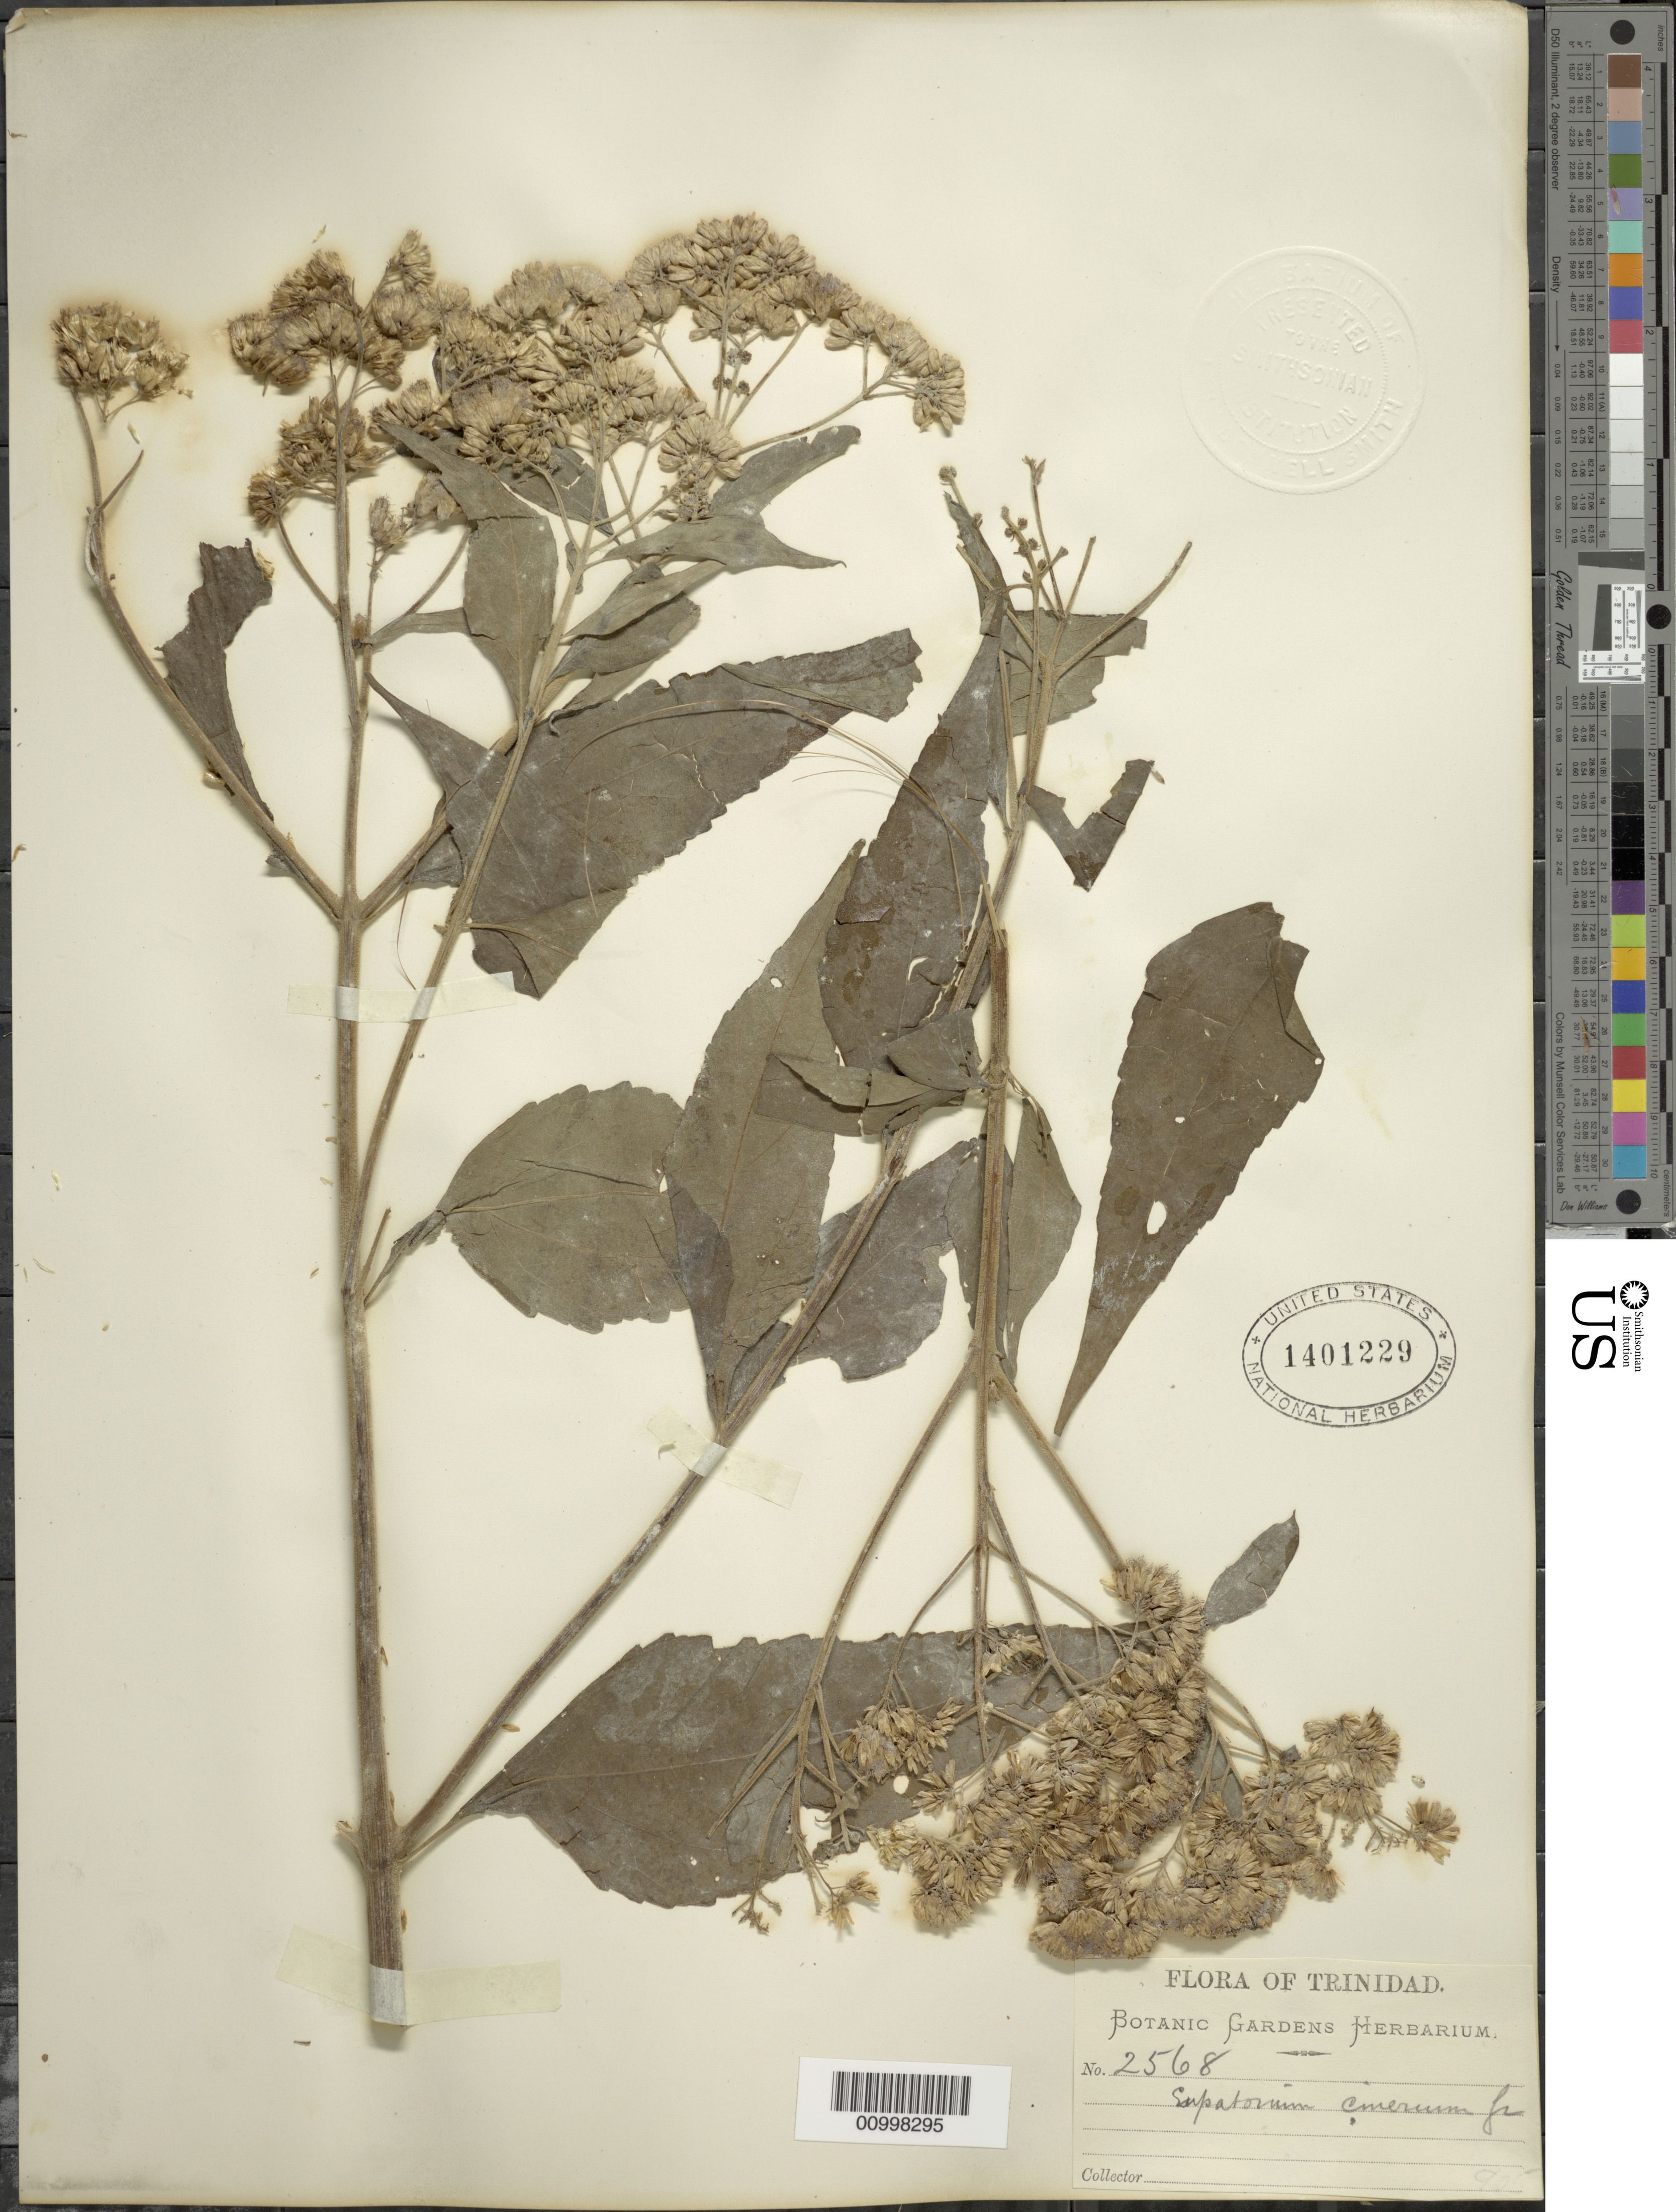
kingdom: Plantae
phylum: Tracheophyta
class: Magnoliopsida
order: Asterales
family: Asteraceae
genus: Austroeupatorium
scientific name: Austroeupatorium inulaefolium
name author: (Kunth) R.M. King & H. Rob.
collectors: Botanic Gardens Herbarium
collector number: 2568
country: Trinidad and Tobago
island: Trinidad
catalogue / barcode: US 1401229